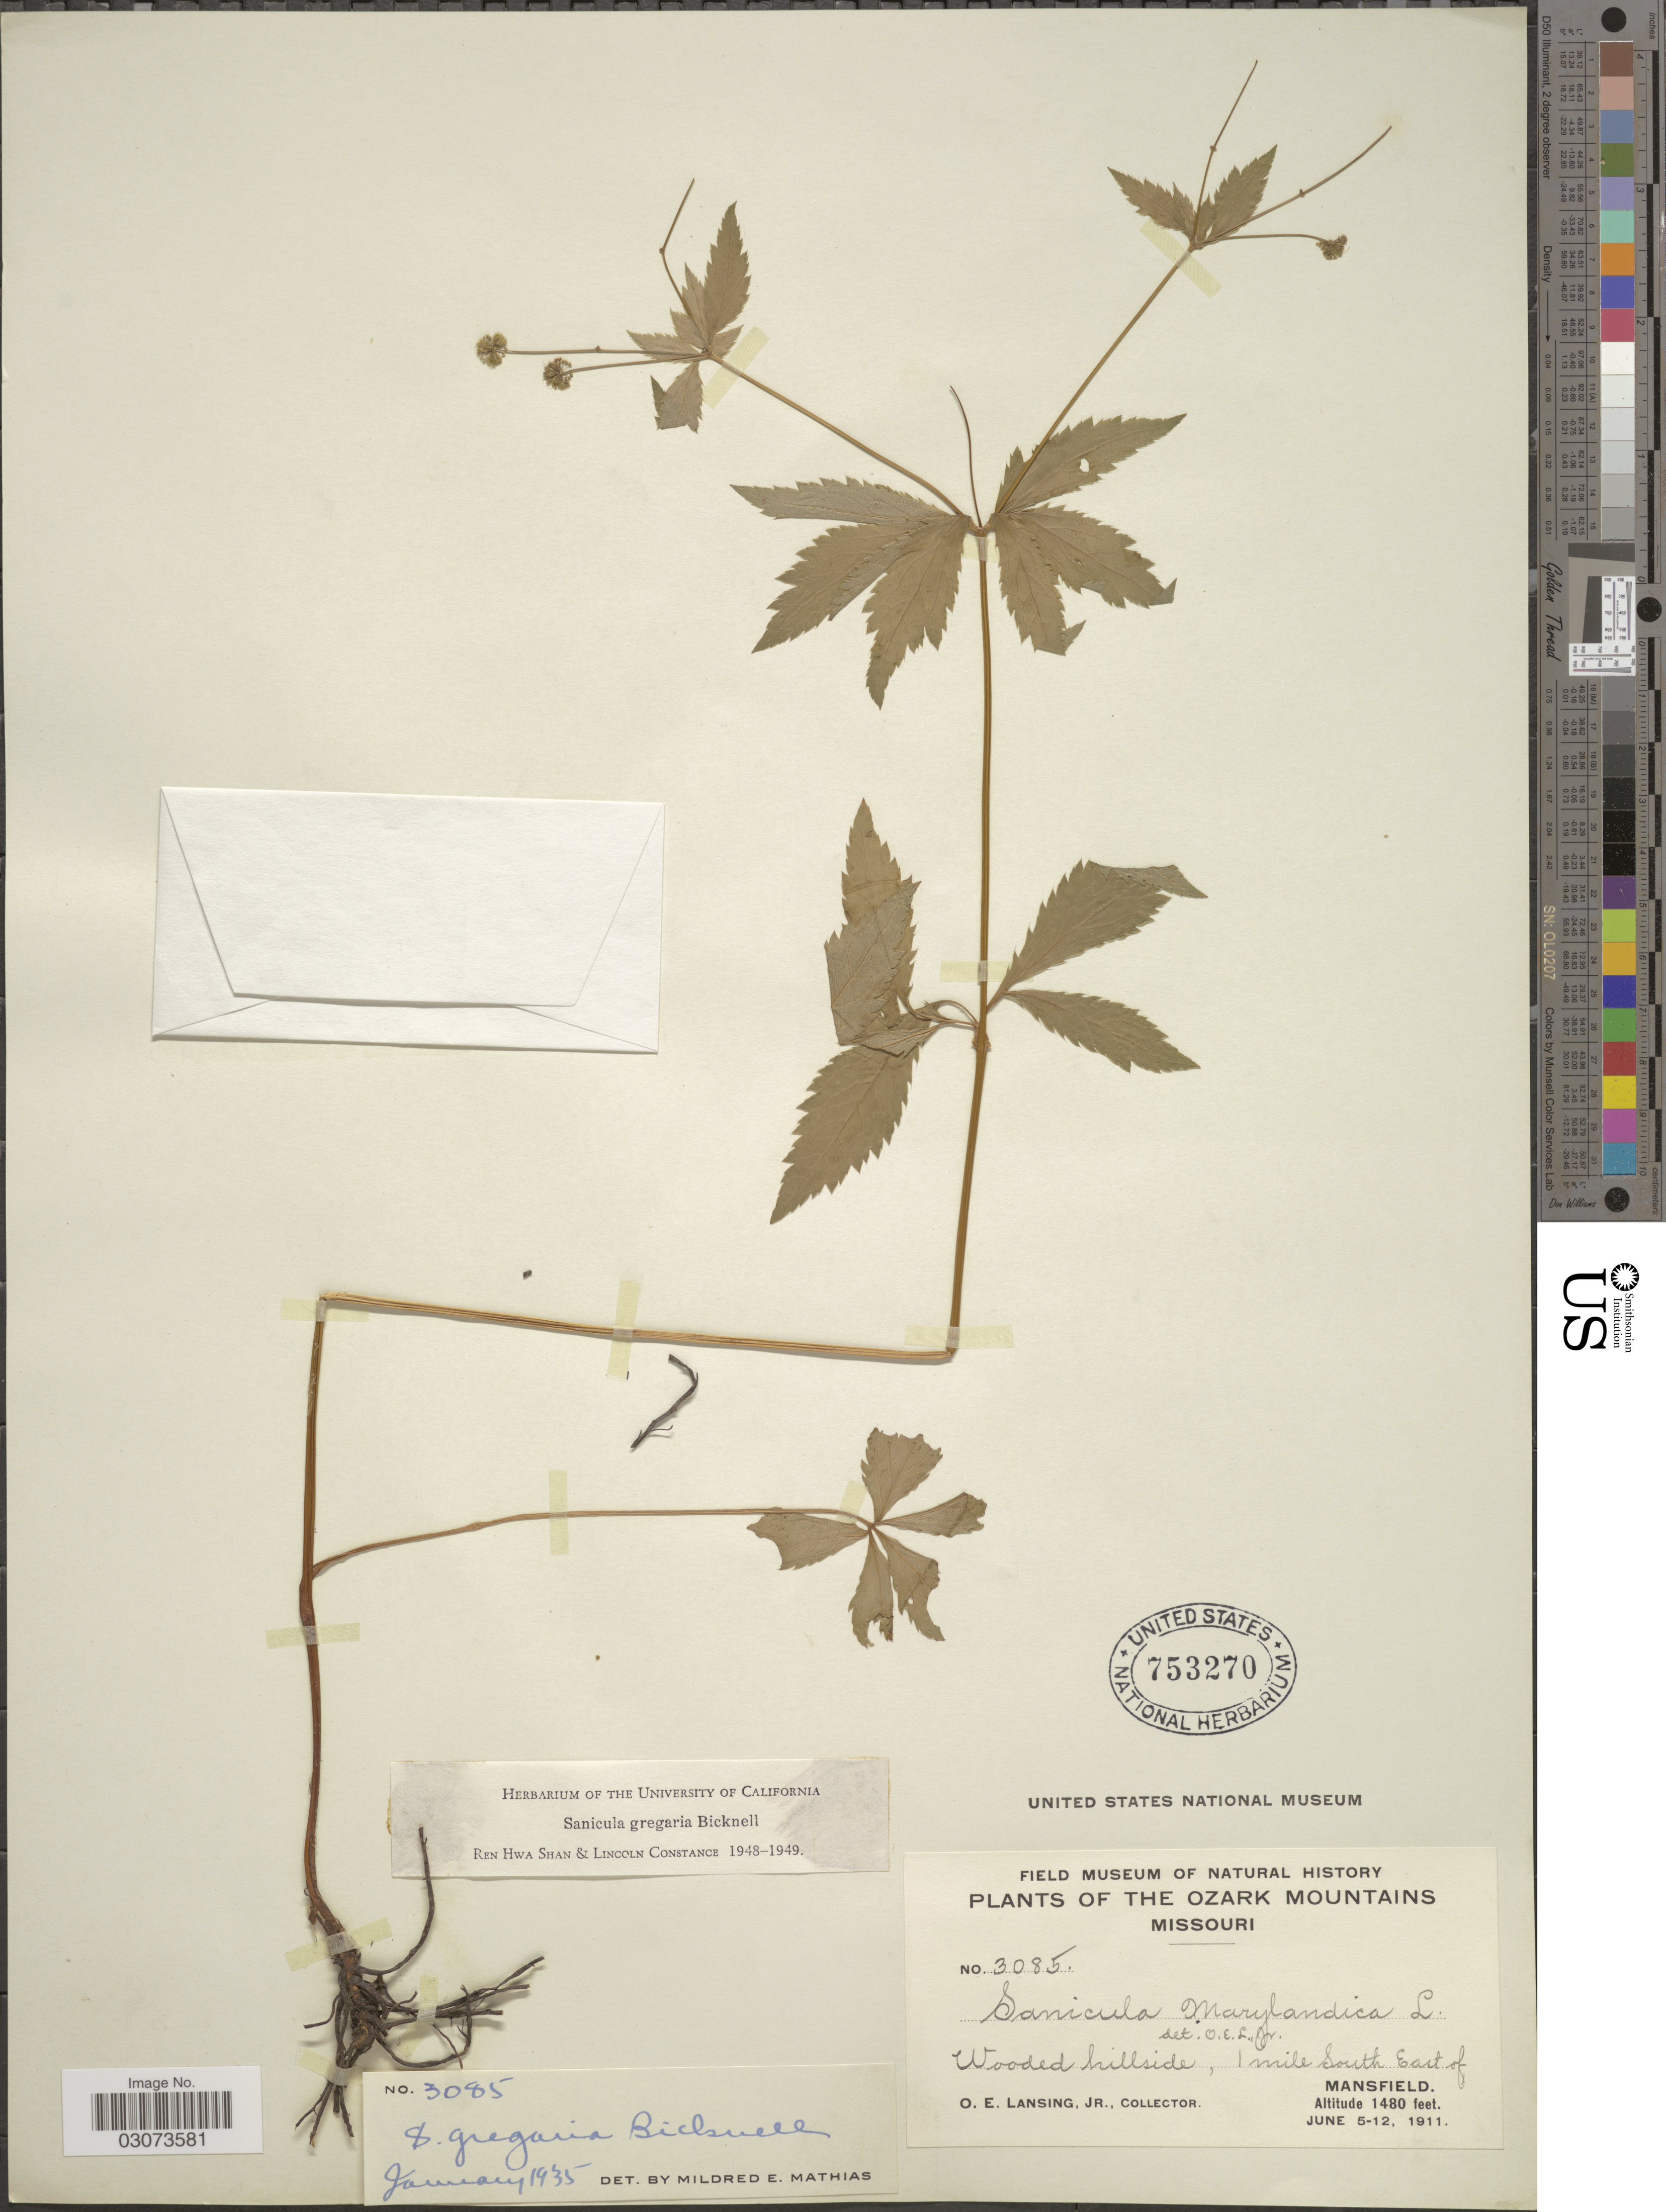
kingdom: Plantae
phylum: Tracheophyta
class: Magnoliopsida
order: Apiales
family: Apiaceae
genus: Sanicula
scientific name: Sanicula gregaria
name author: E.P. Bicknell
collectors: O. Lansing Jr.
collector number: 3085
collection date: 1911-06-05/1911-06-12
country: United States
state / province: Missouri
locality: Ozark Mountains. 1 mile South East of Mansfield.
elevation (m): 451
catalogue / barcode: US 753270